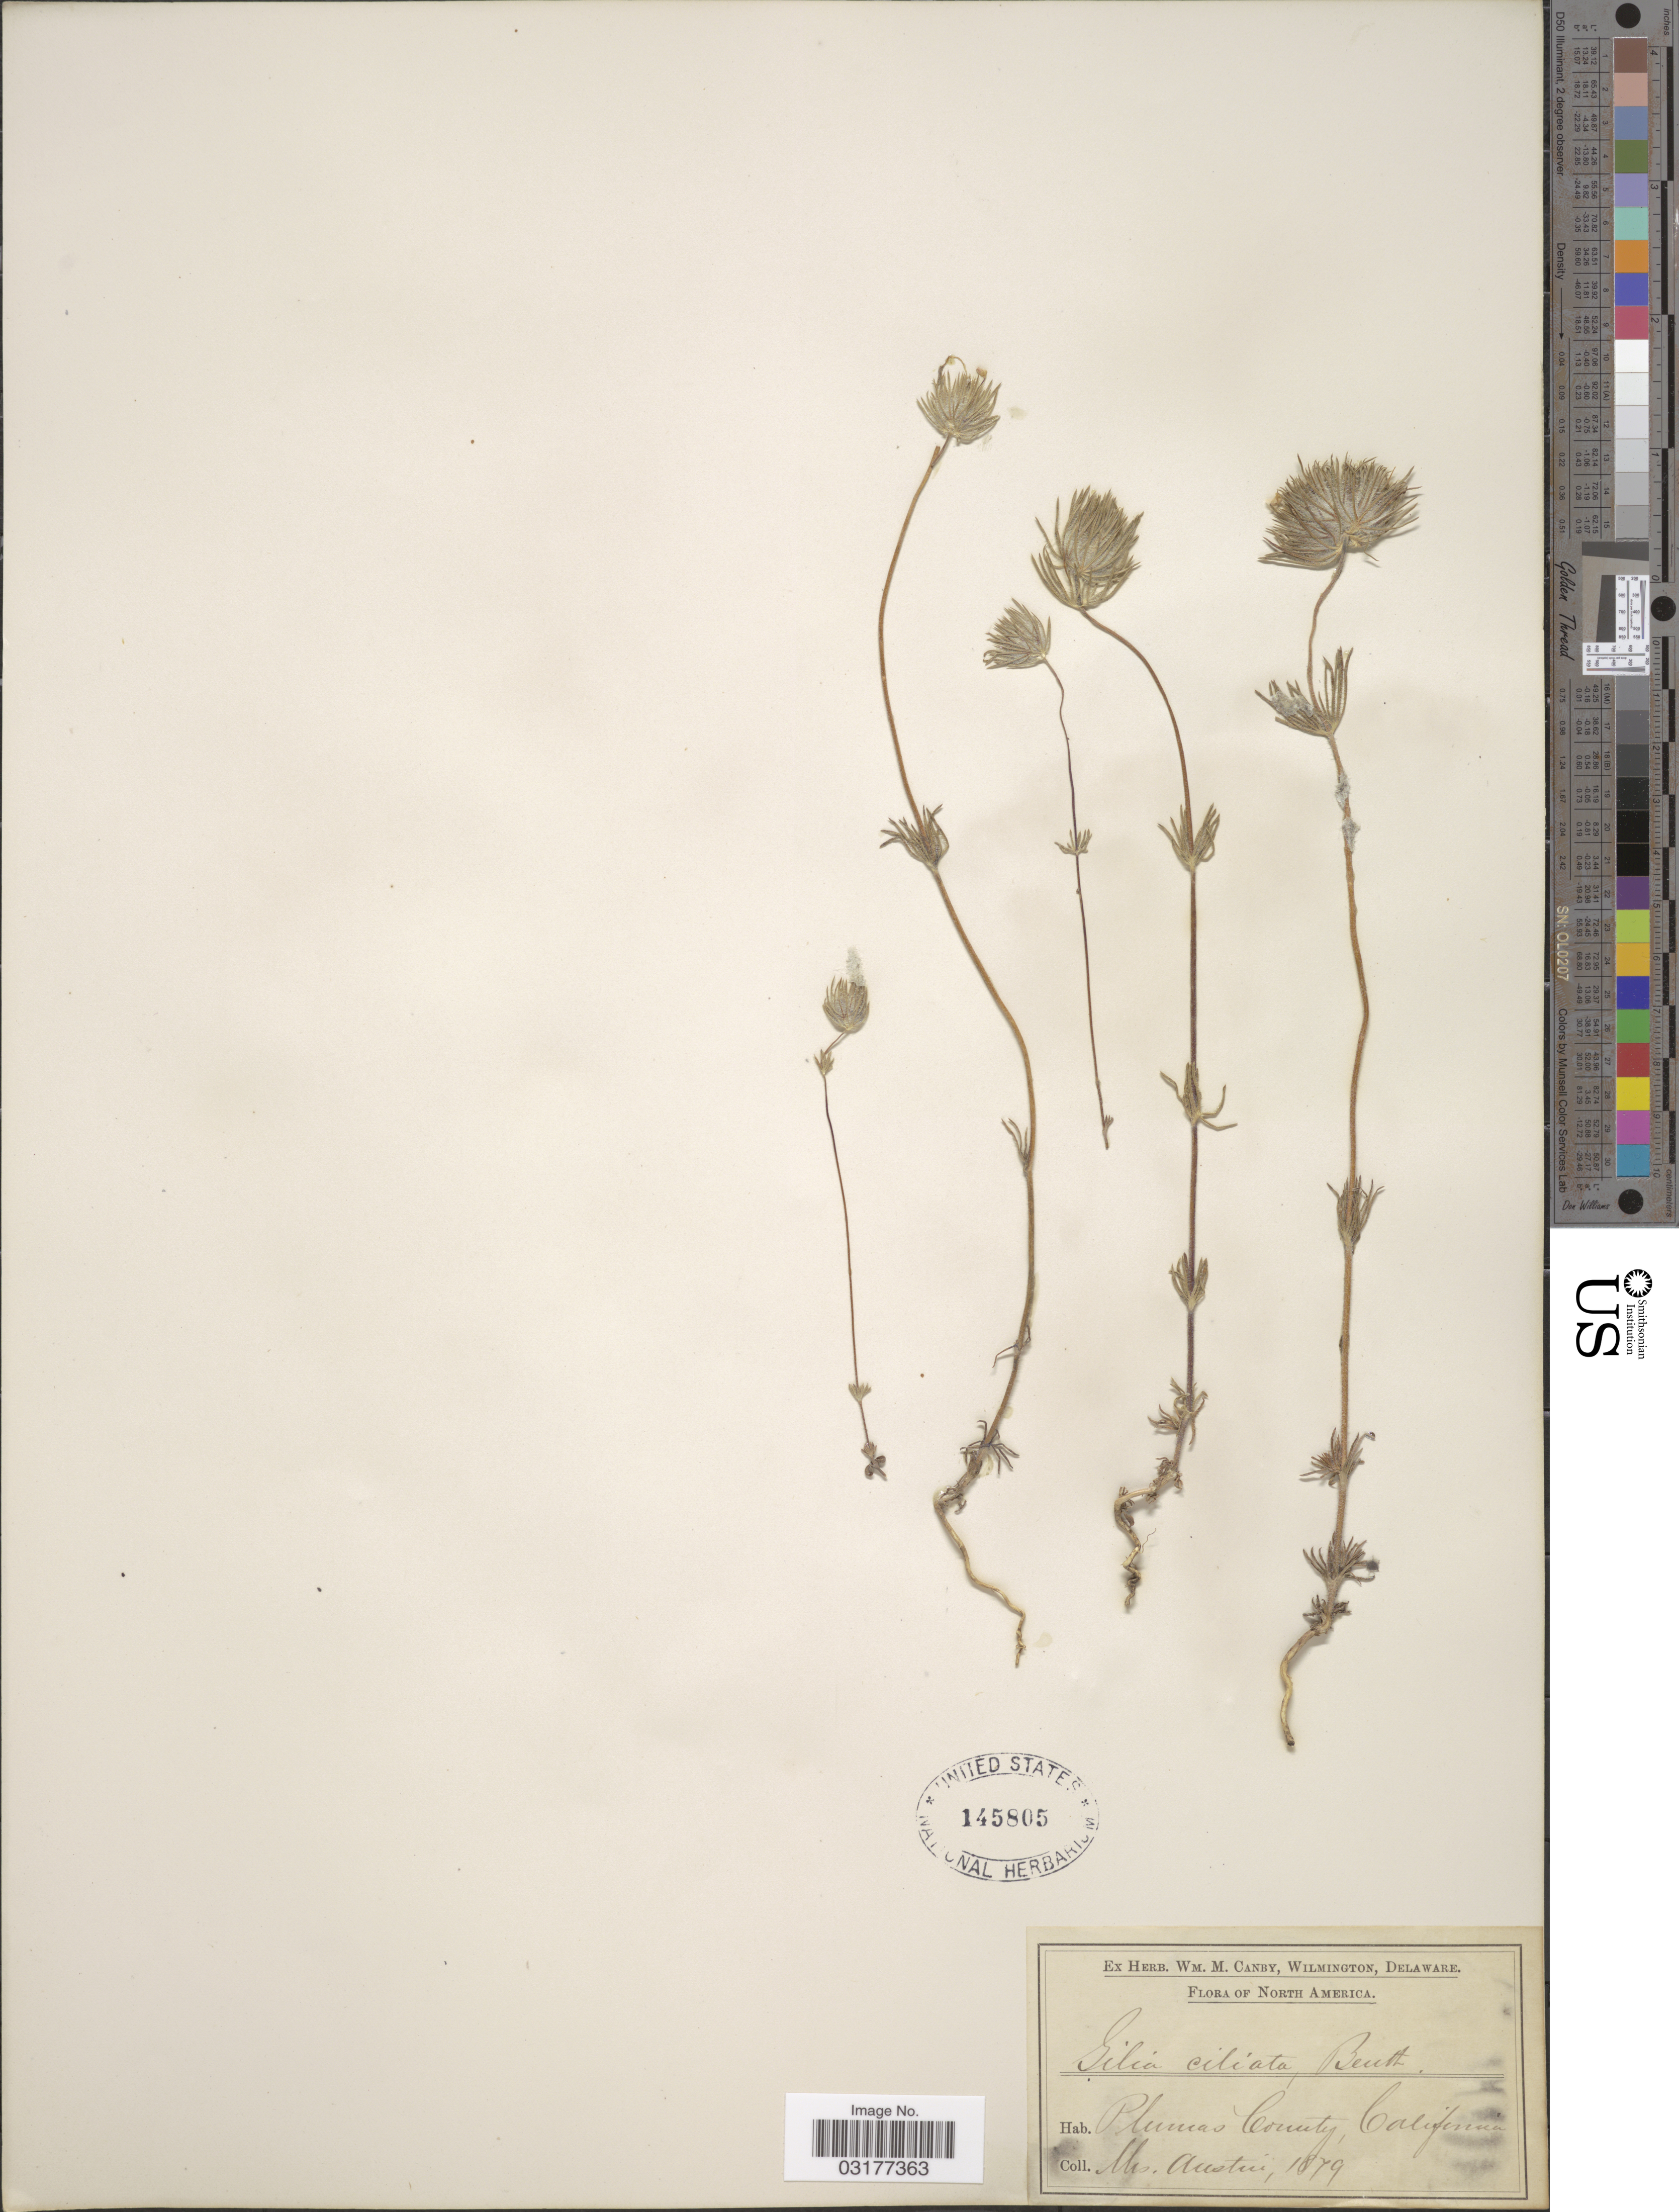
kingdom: Plantae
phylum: Tracheophyta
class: Magnoliopsida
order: Ericales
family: Polemoniaceae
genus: Leptosiphon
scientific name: Leptosiphon ciliatus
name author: (Benth.) Jeps.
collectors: Austin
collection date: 1879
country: United States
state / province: California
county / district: Plumas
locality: Plumas County.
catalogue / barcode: US 145805